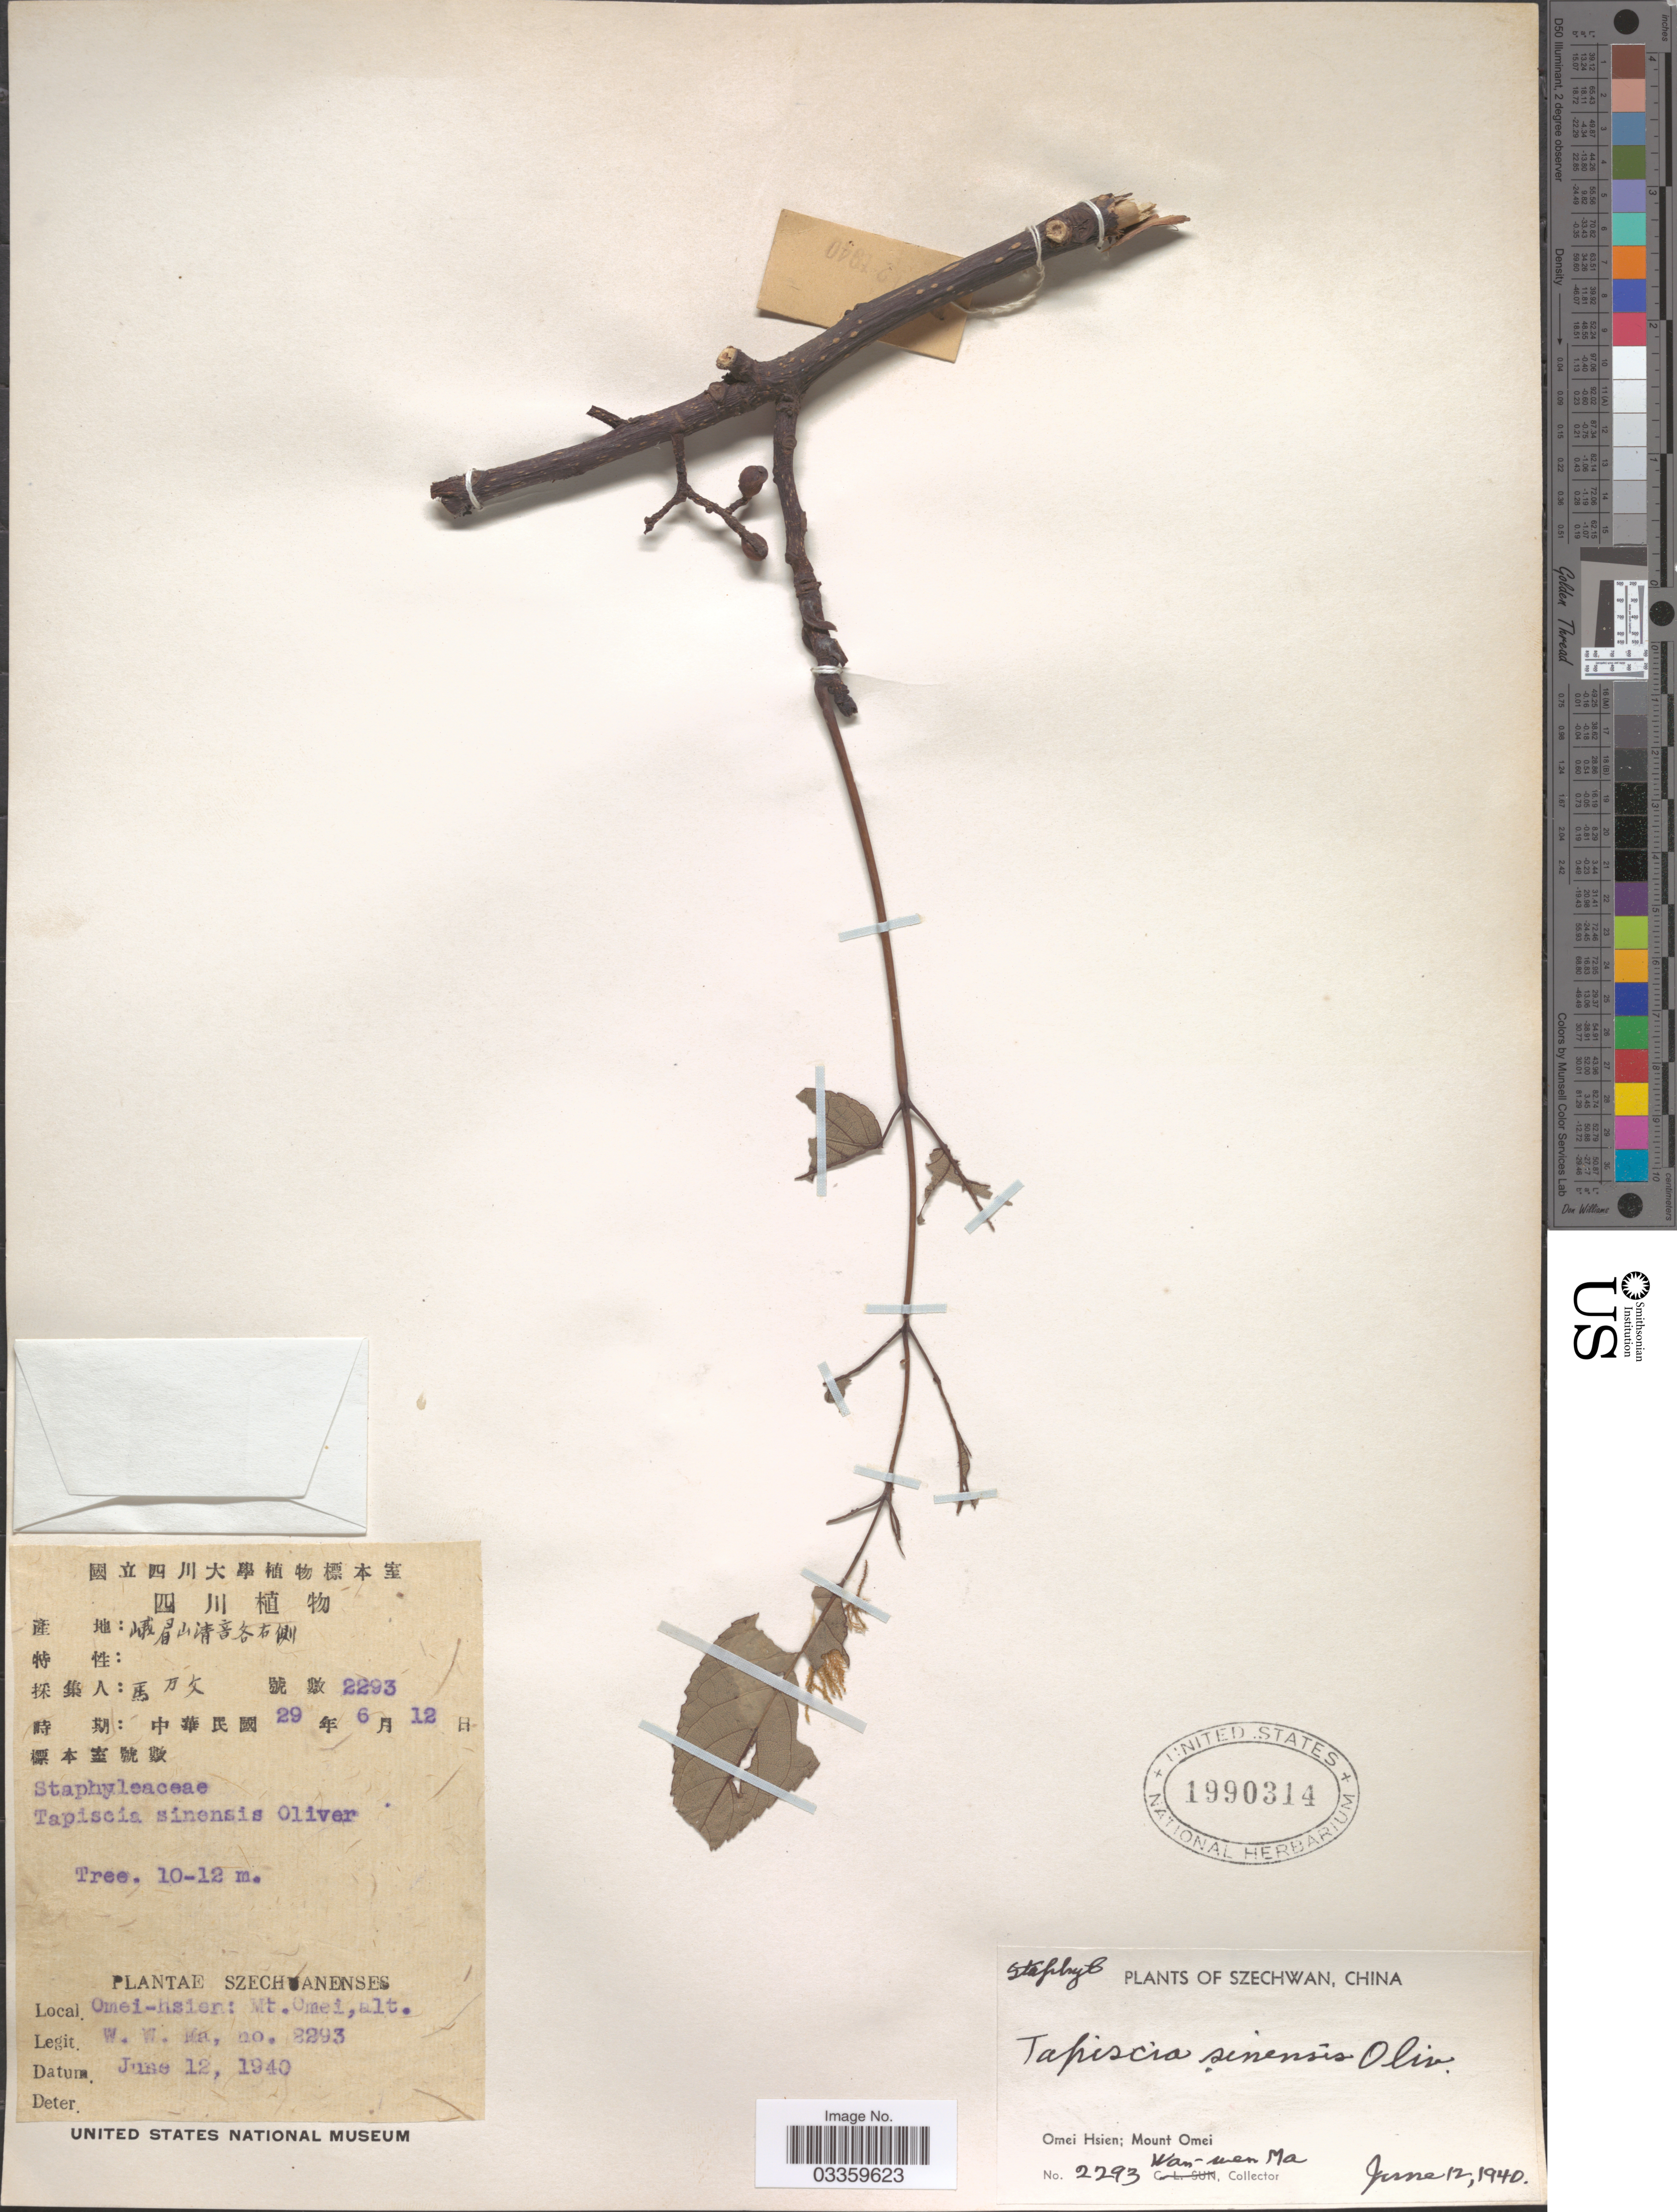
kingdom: Plantae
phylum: Tracheophyta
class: Magnoliopsida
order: Huerteales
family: Tapisciaceae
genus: Tapiscia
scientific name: Tapiscia sinensis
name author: Oliv.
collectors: W. Ma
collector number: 2293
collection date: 1940-06-12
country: China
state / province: Sichuan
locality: Szechwan, Omei Hsien; Mount Omei.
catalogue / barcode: US 1990314